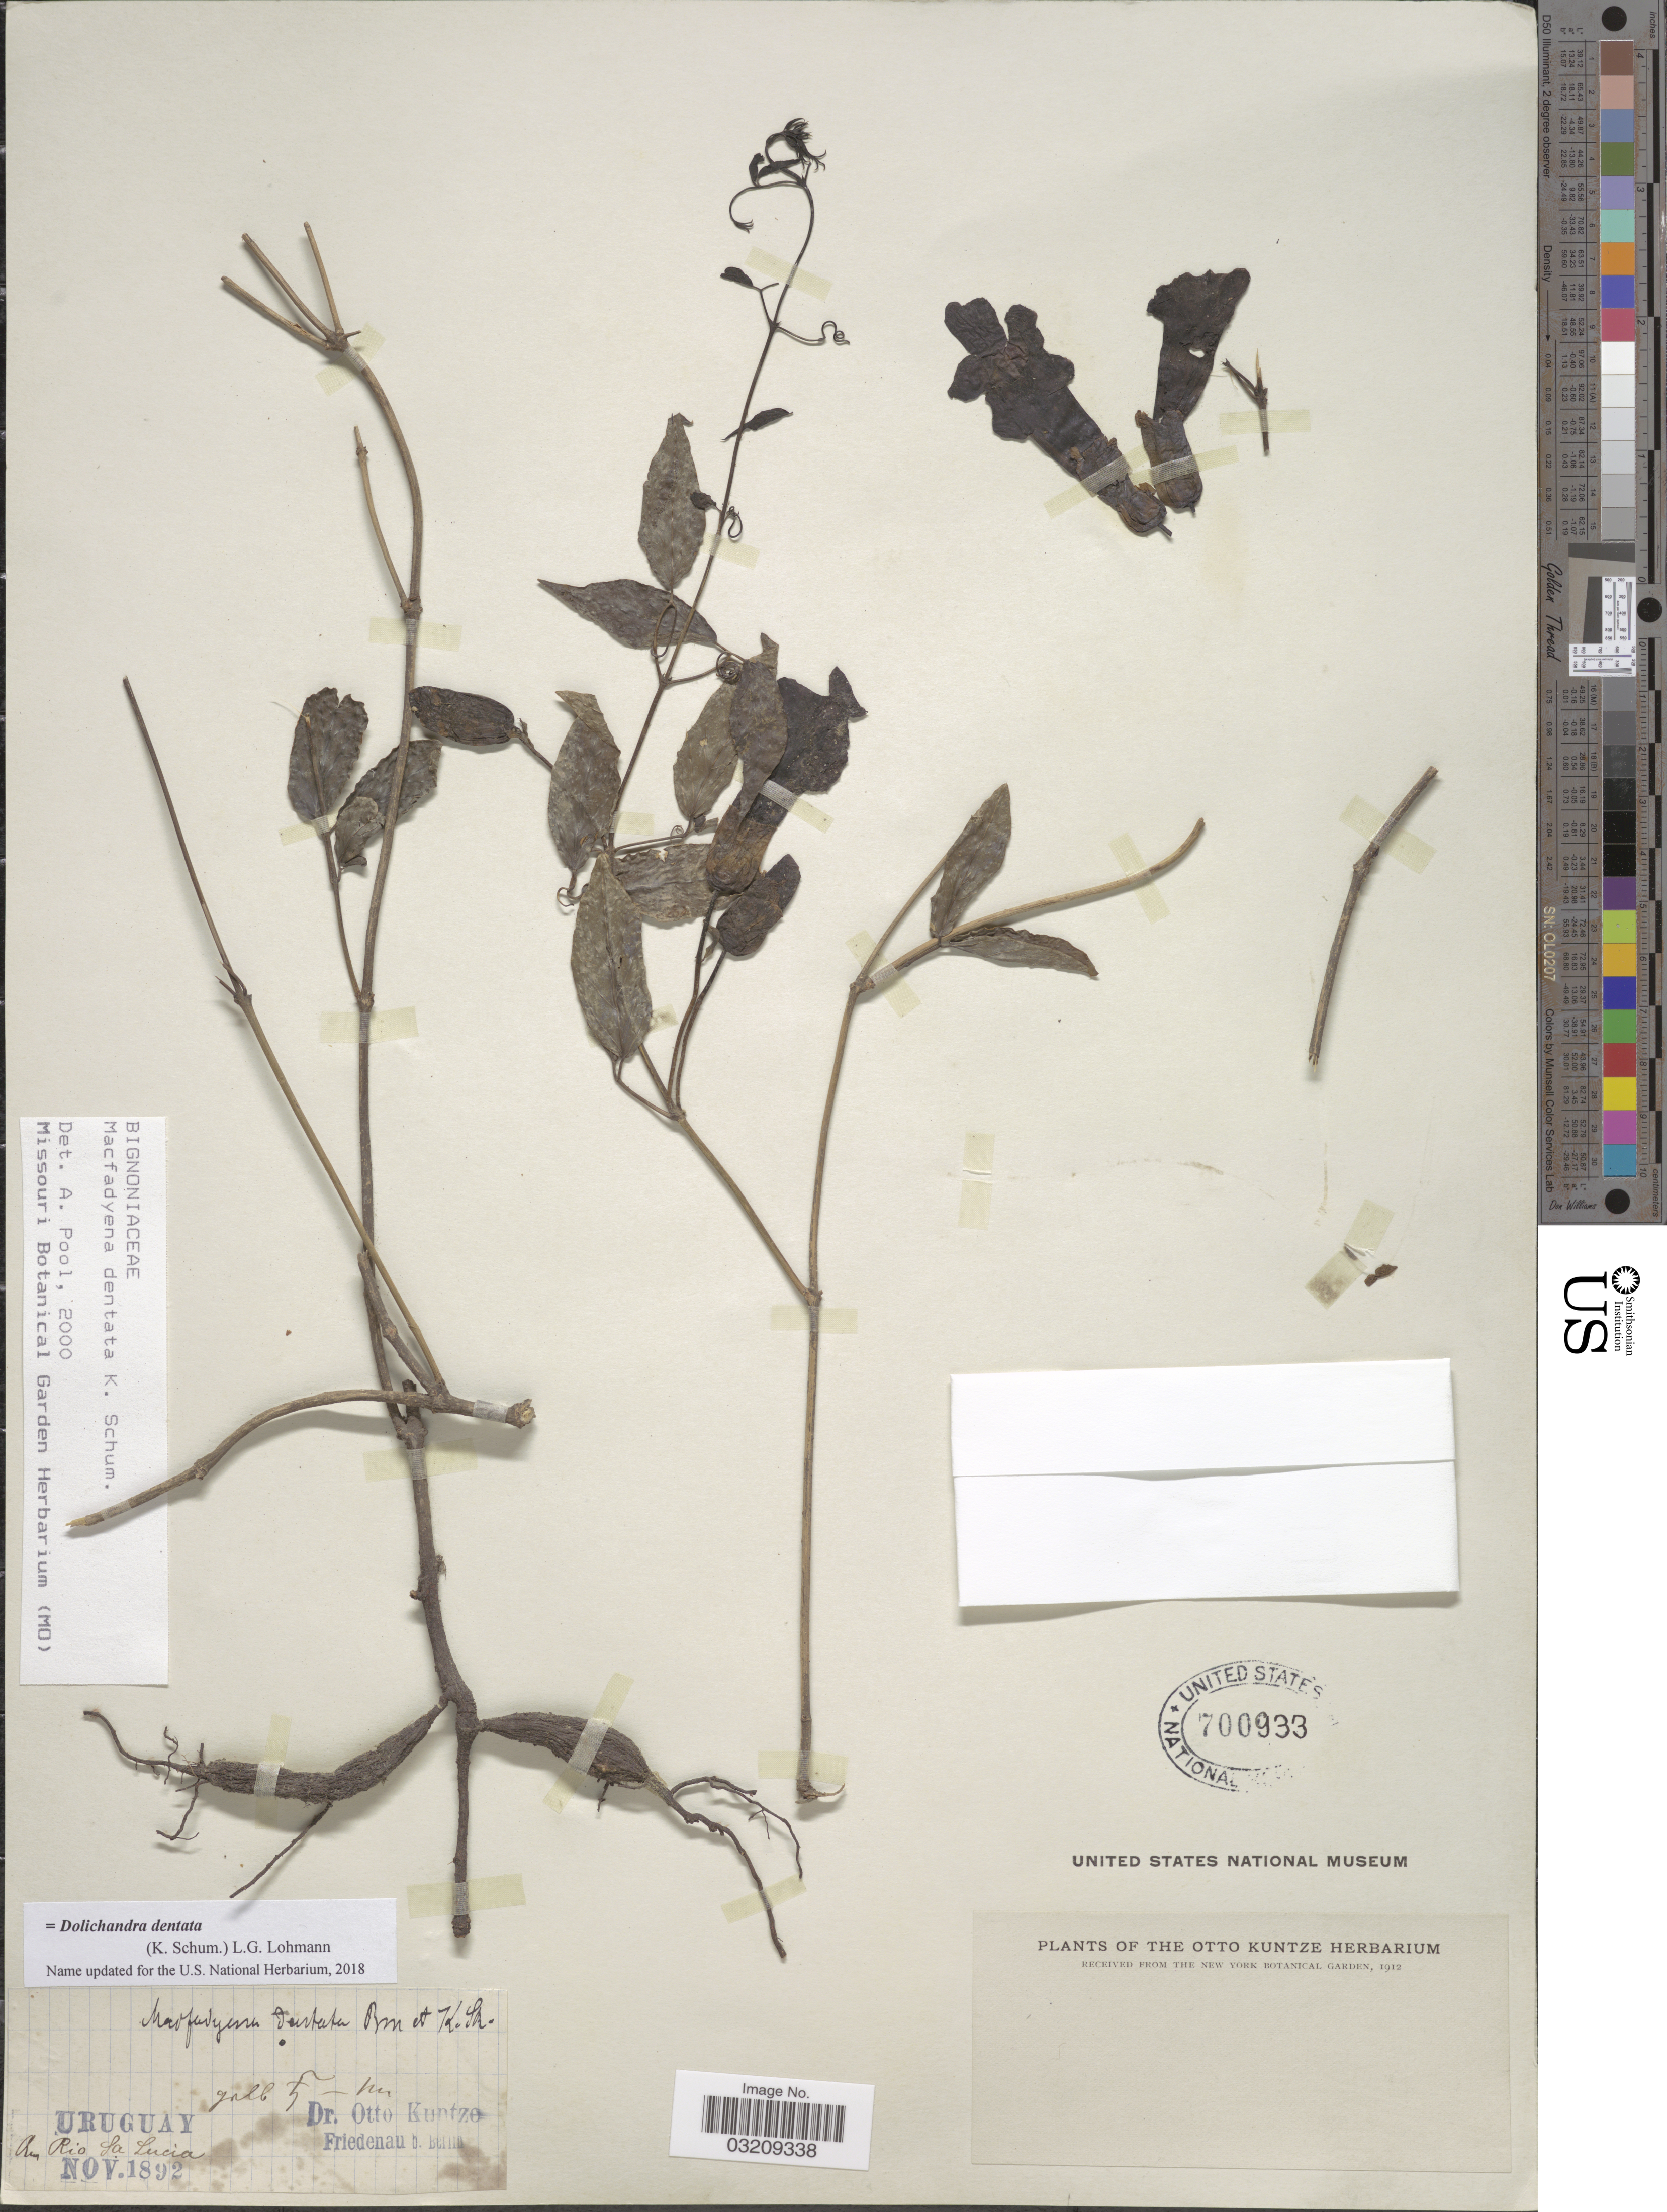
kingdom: Plantae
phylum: Tracheophyta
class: Magnoliopsida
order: Lamiales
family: Bignoniaceae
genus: Dolichandra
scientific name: Dolichandra dentata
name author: (K. Schum.) L.G. Lohmann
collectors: C.E.O. Kuntze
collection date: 1892-11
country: Uruguay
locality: Am Rio Sa Lucia.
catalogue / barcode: US 700933